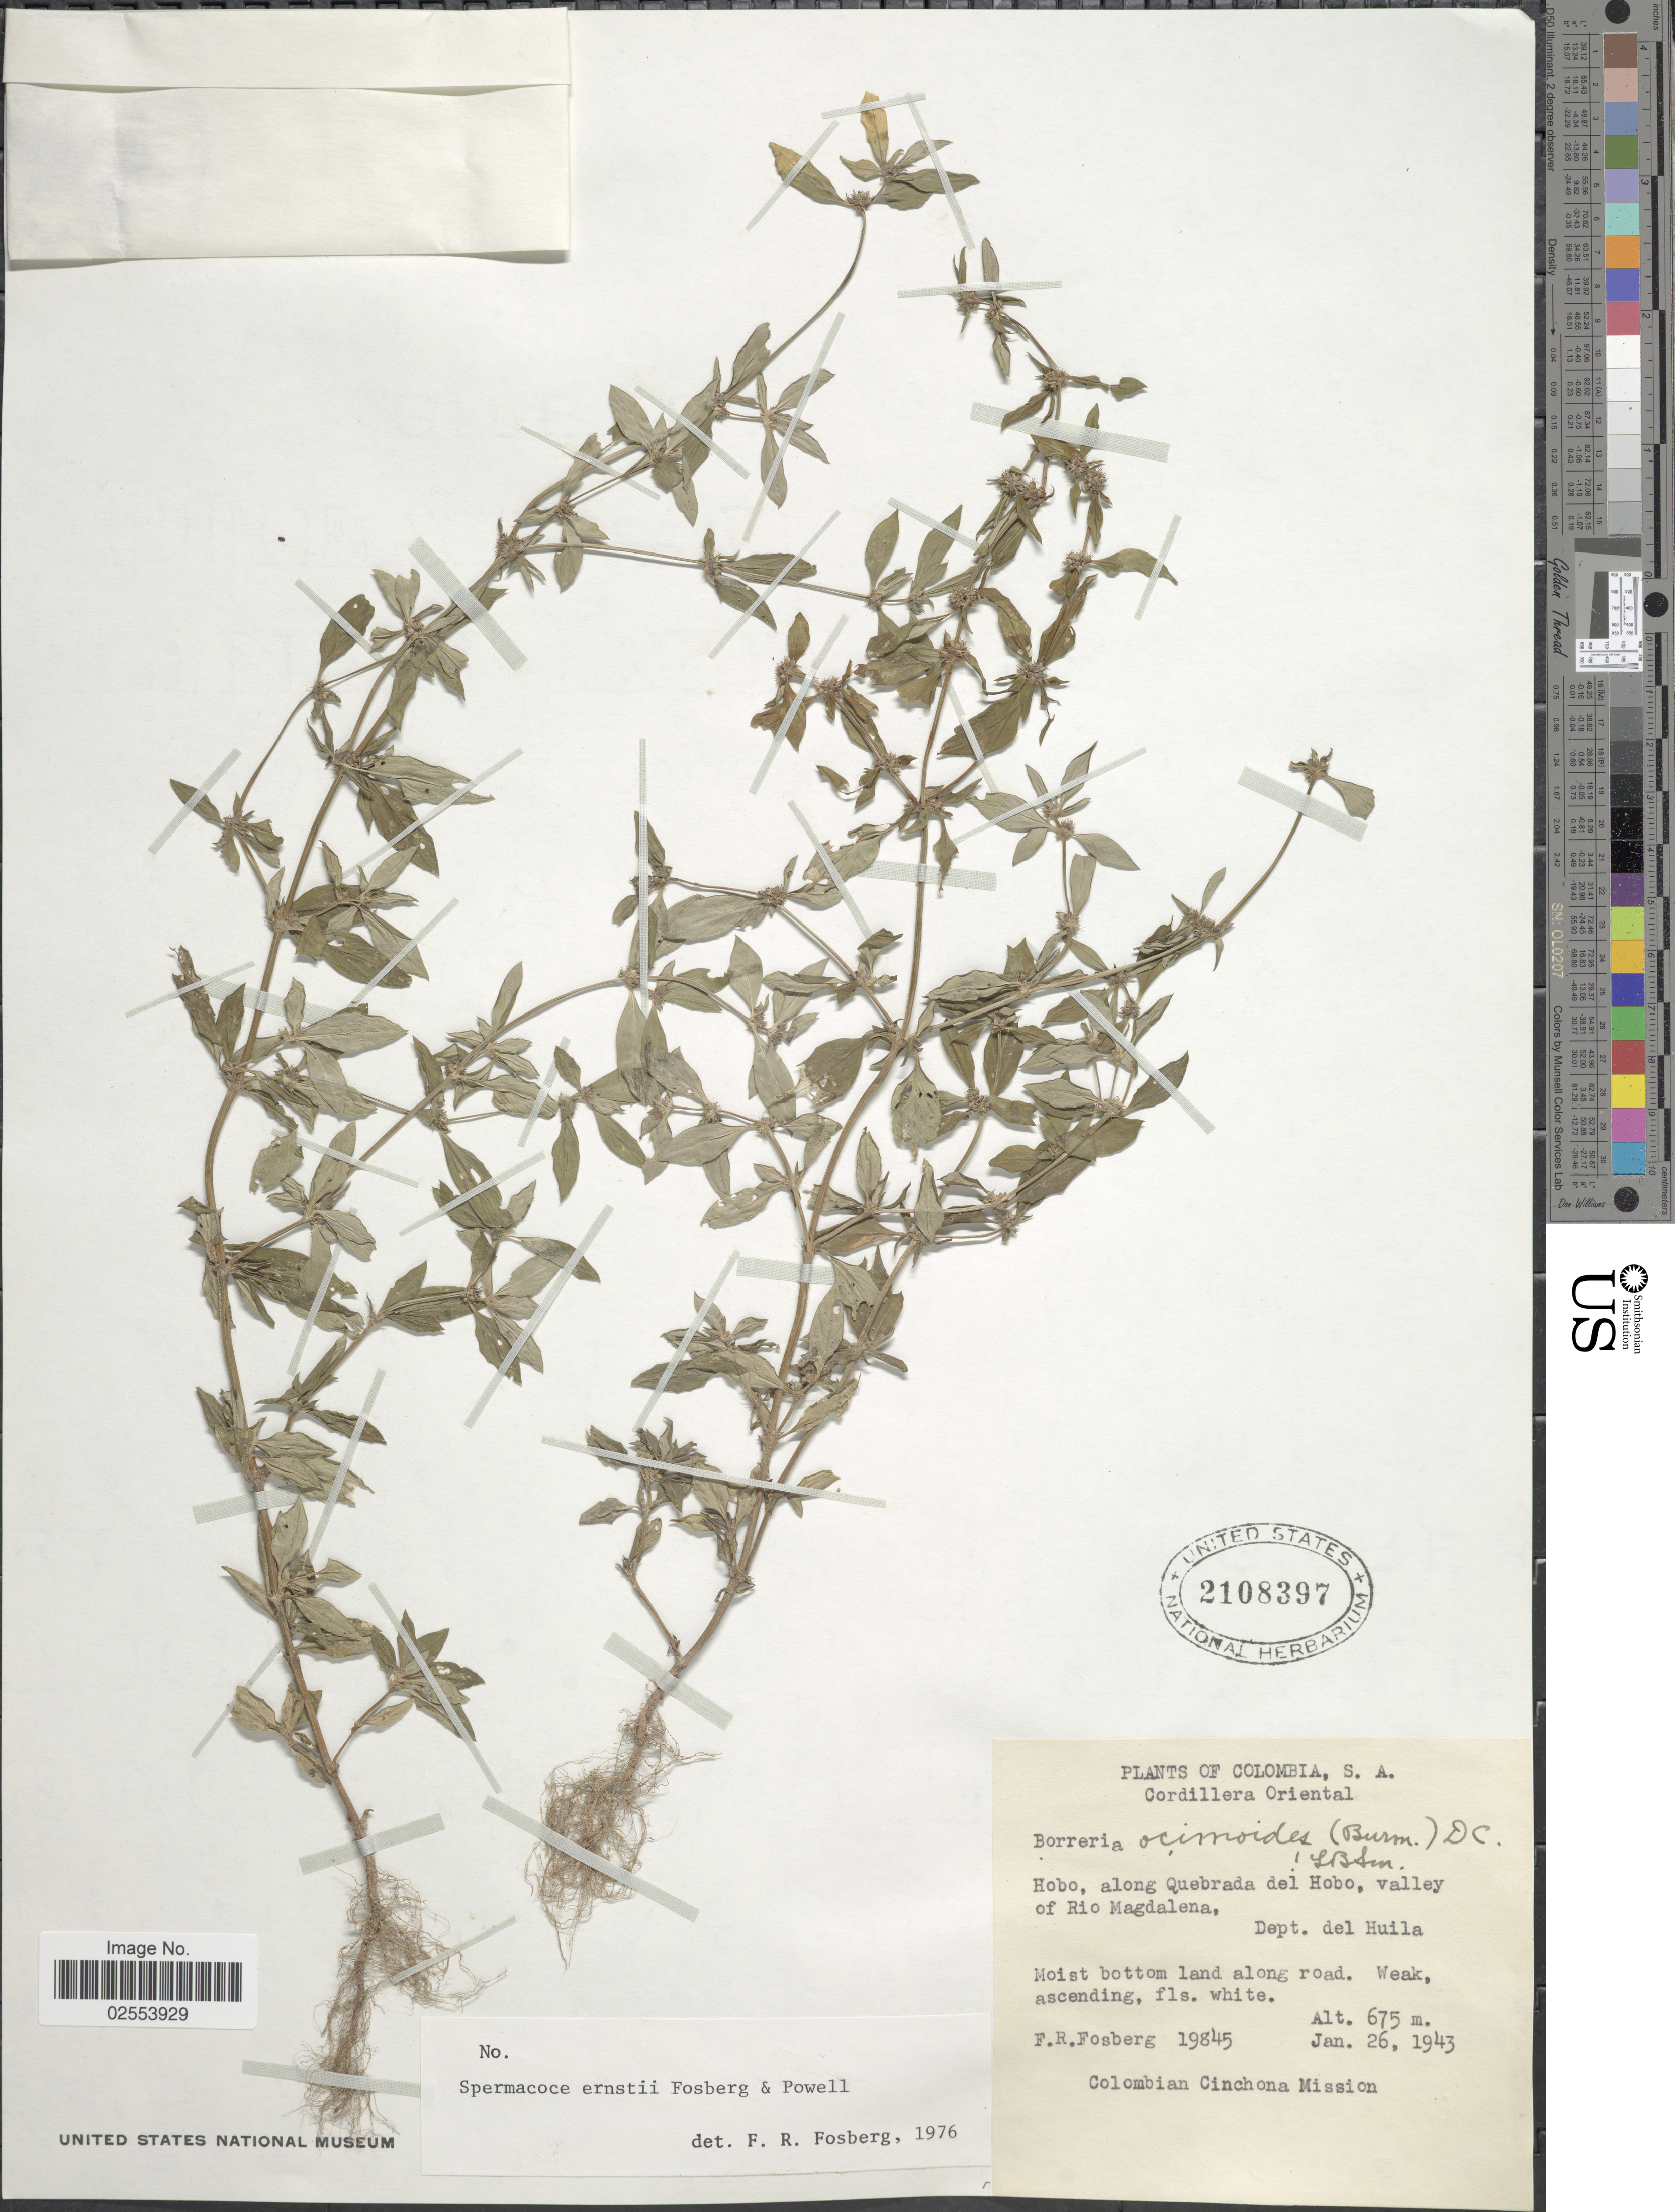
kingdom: Plantae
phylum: Tracheophyta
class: Magnoliopsida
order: Gentianales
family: Rubiaceae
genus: Spermacoce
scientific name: Spermacoce ernstii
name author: Fosberg & D.A. Powell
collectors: F. R. Fosberg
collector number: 19845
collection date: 1943-01-26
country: Colombia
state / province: Huila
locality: Cordillera Oriental, Hobo, along Quebrada del Hobo, valley of Rio Magdalena, moist bottom land along road.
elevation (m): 675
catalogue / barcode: US 2108397